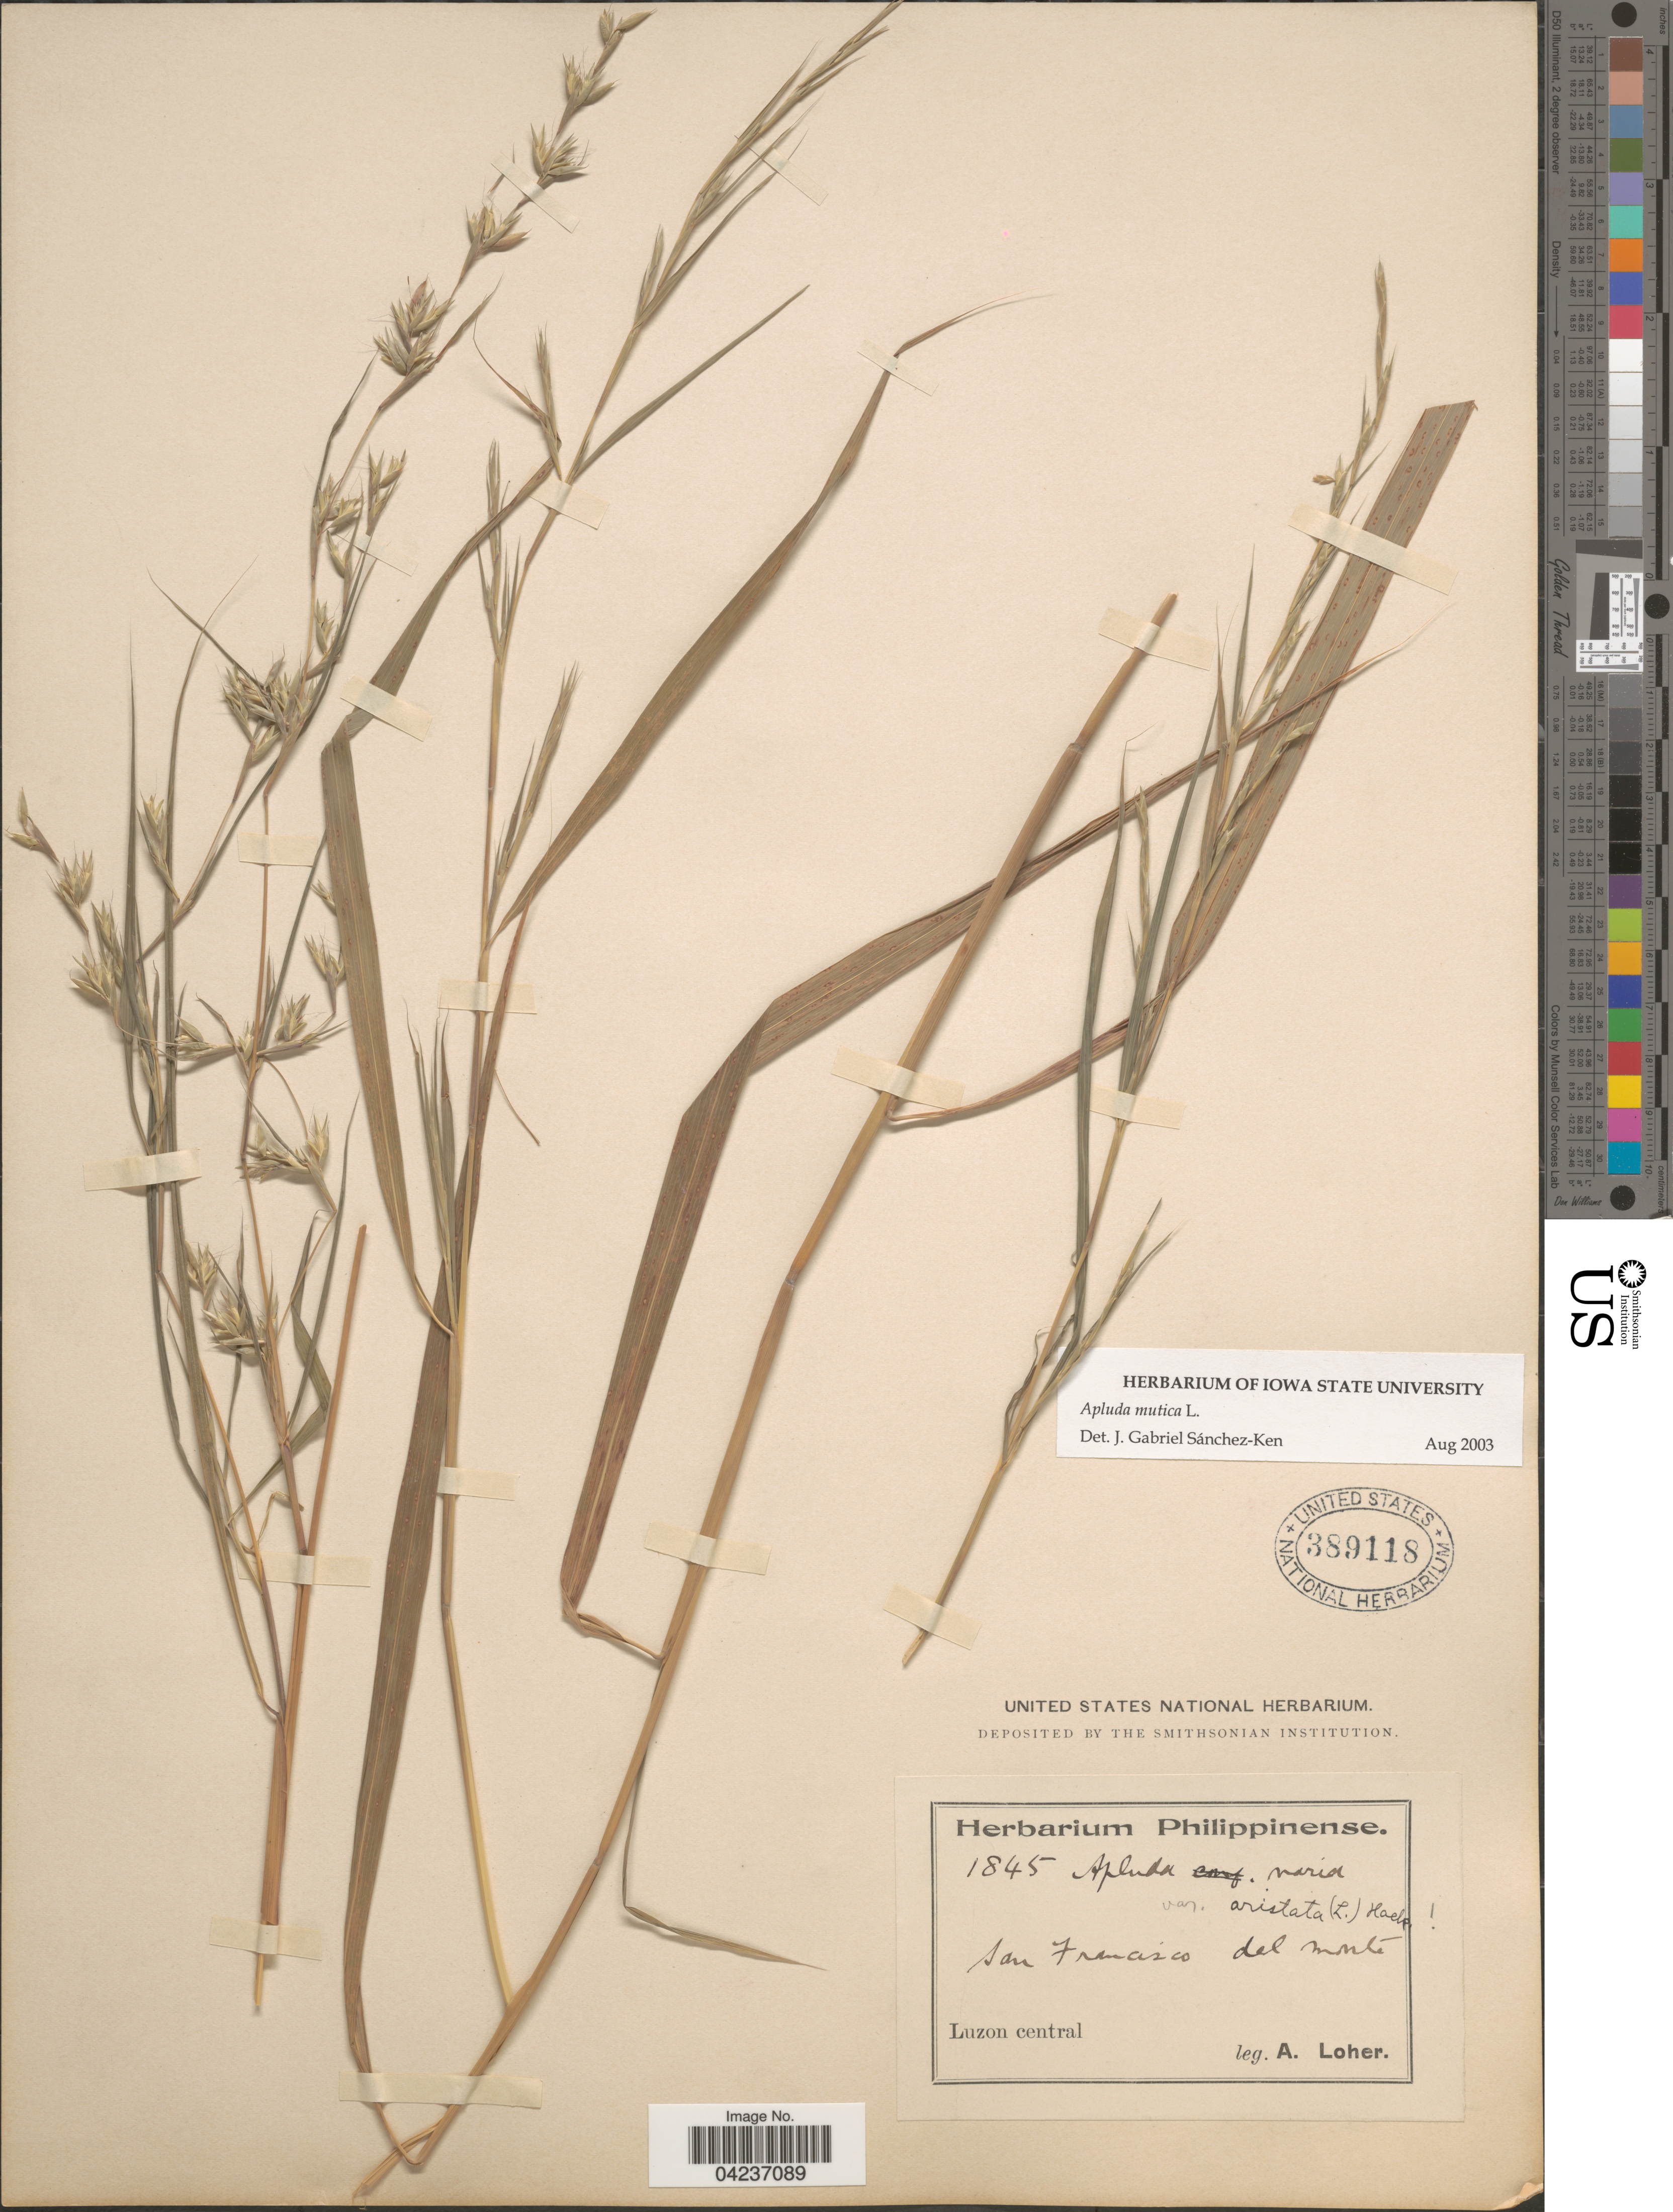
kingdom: Plantae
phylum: Tracheophyta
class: Liliopsida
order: Poales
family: Poaceae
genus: Apluda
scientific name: Apluda mutica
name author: L.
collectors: A. Loher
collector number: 1845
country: Philippines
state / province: Central Luzon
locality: San Francisco del monte. Luzon central.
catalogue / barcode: US 389118